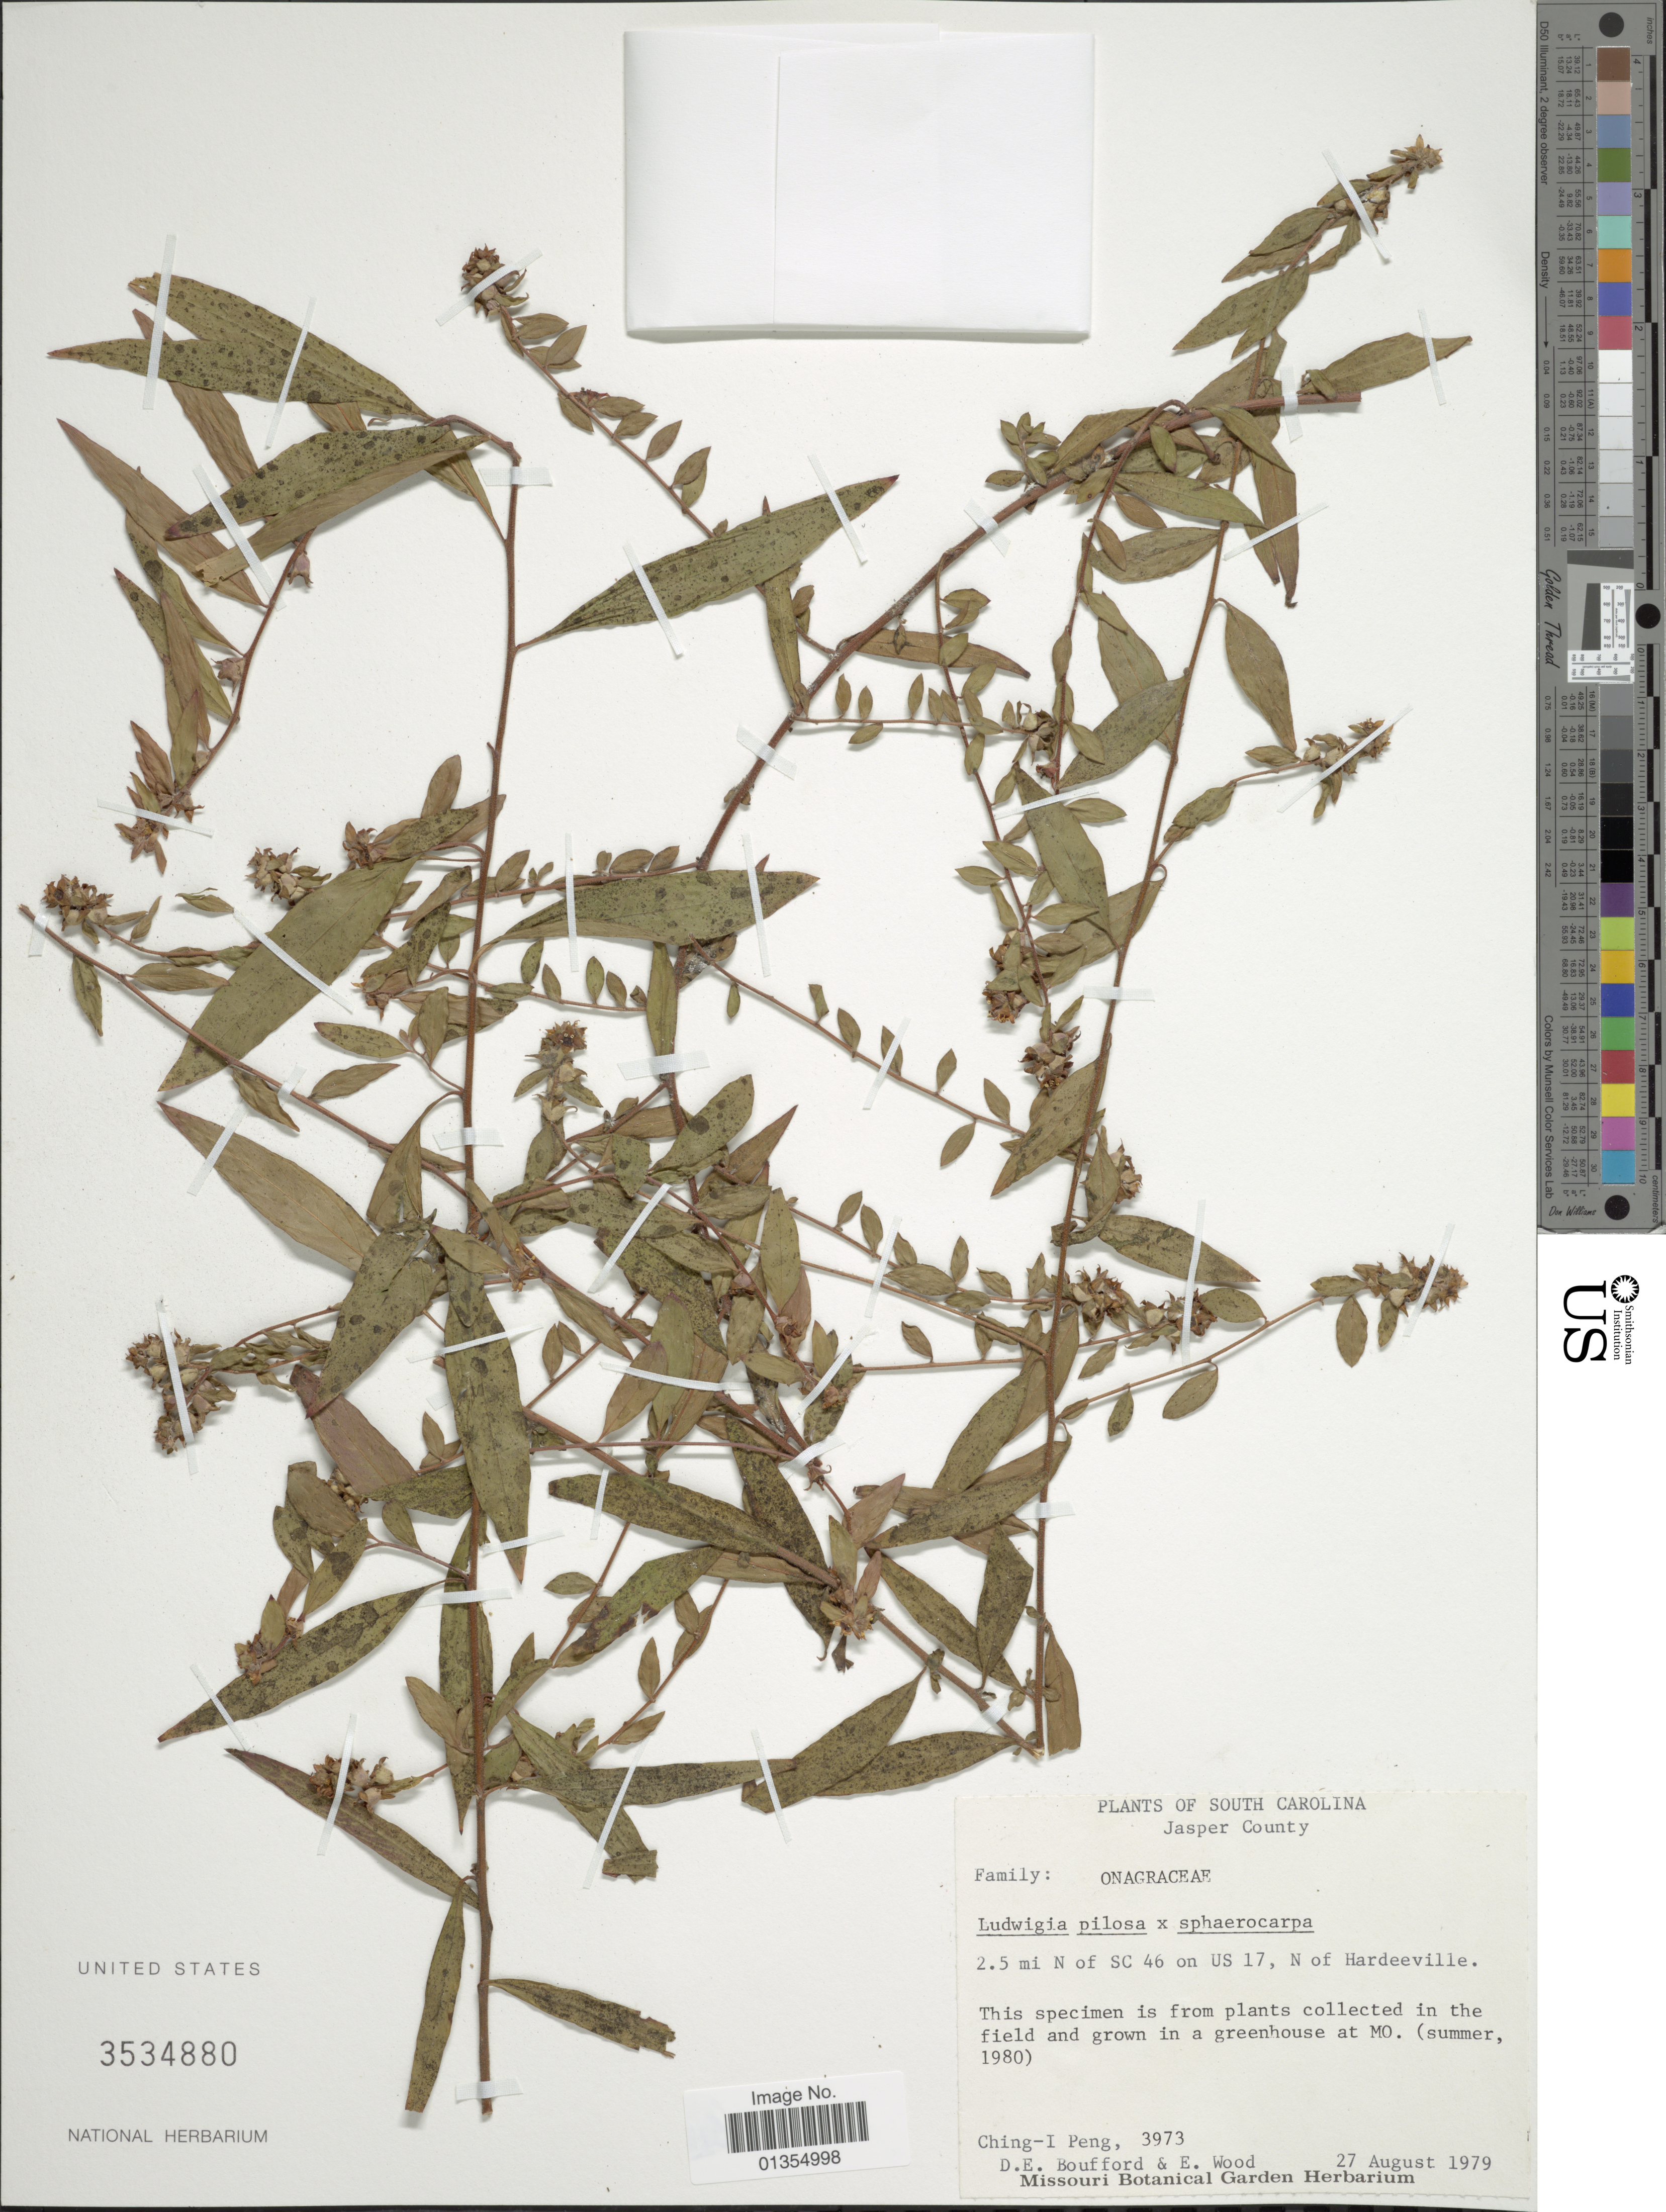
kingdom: Plantae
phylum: Tracheophyta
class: Magnoliopsida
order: Myrtales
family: Onagraceae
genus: Ludwigia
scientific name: Ludwigia pilosa x L. sphaerocarpa Elliott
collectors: C.-I Peng, D. E. Boufford & E. Wood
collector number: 3973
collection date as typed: summer 1980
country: United States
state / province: Missouri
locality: South carolina, Jasper County, Greenhouse at MO.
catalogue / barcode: US 3534800